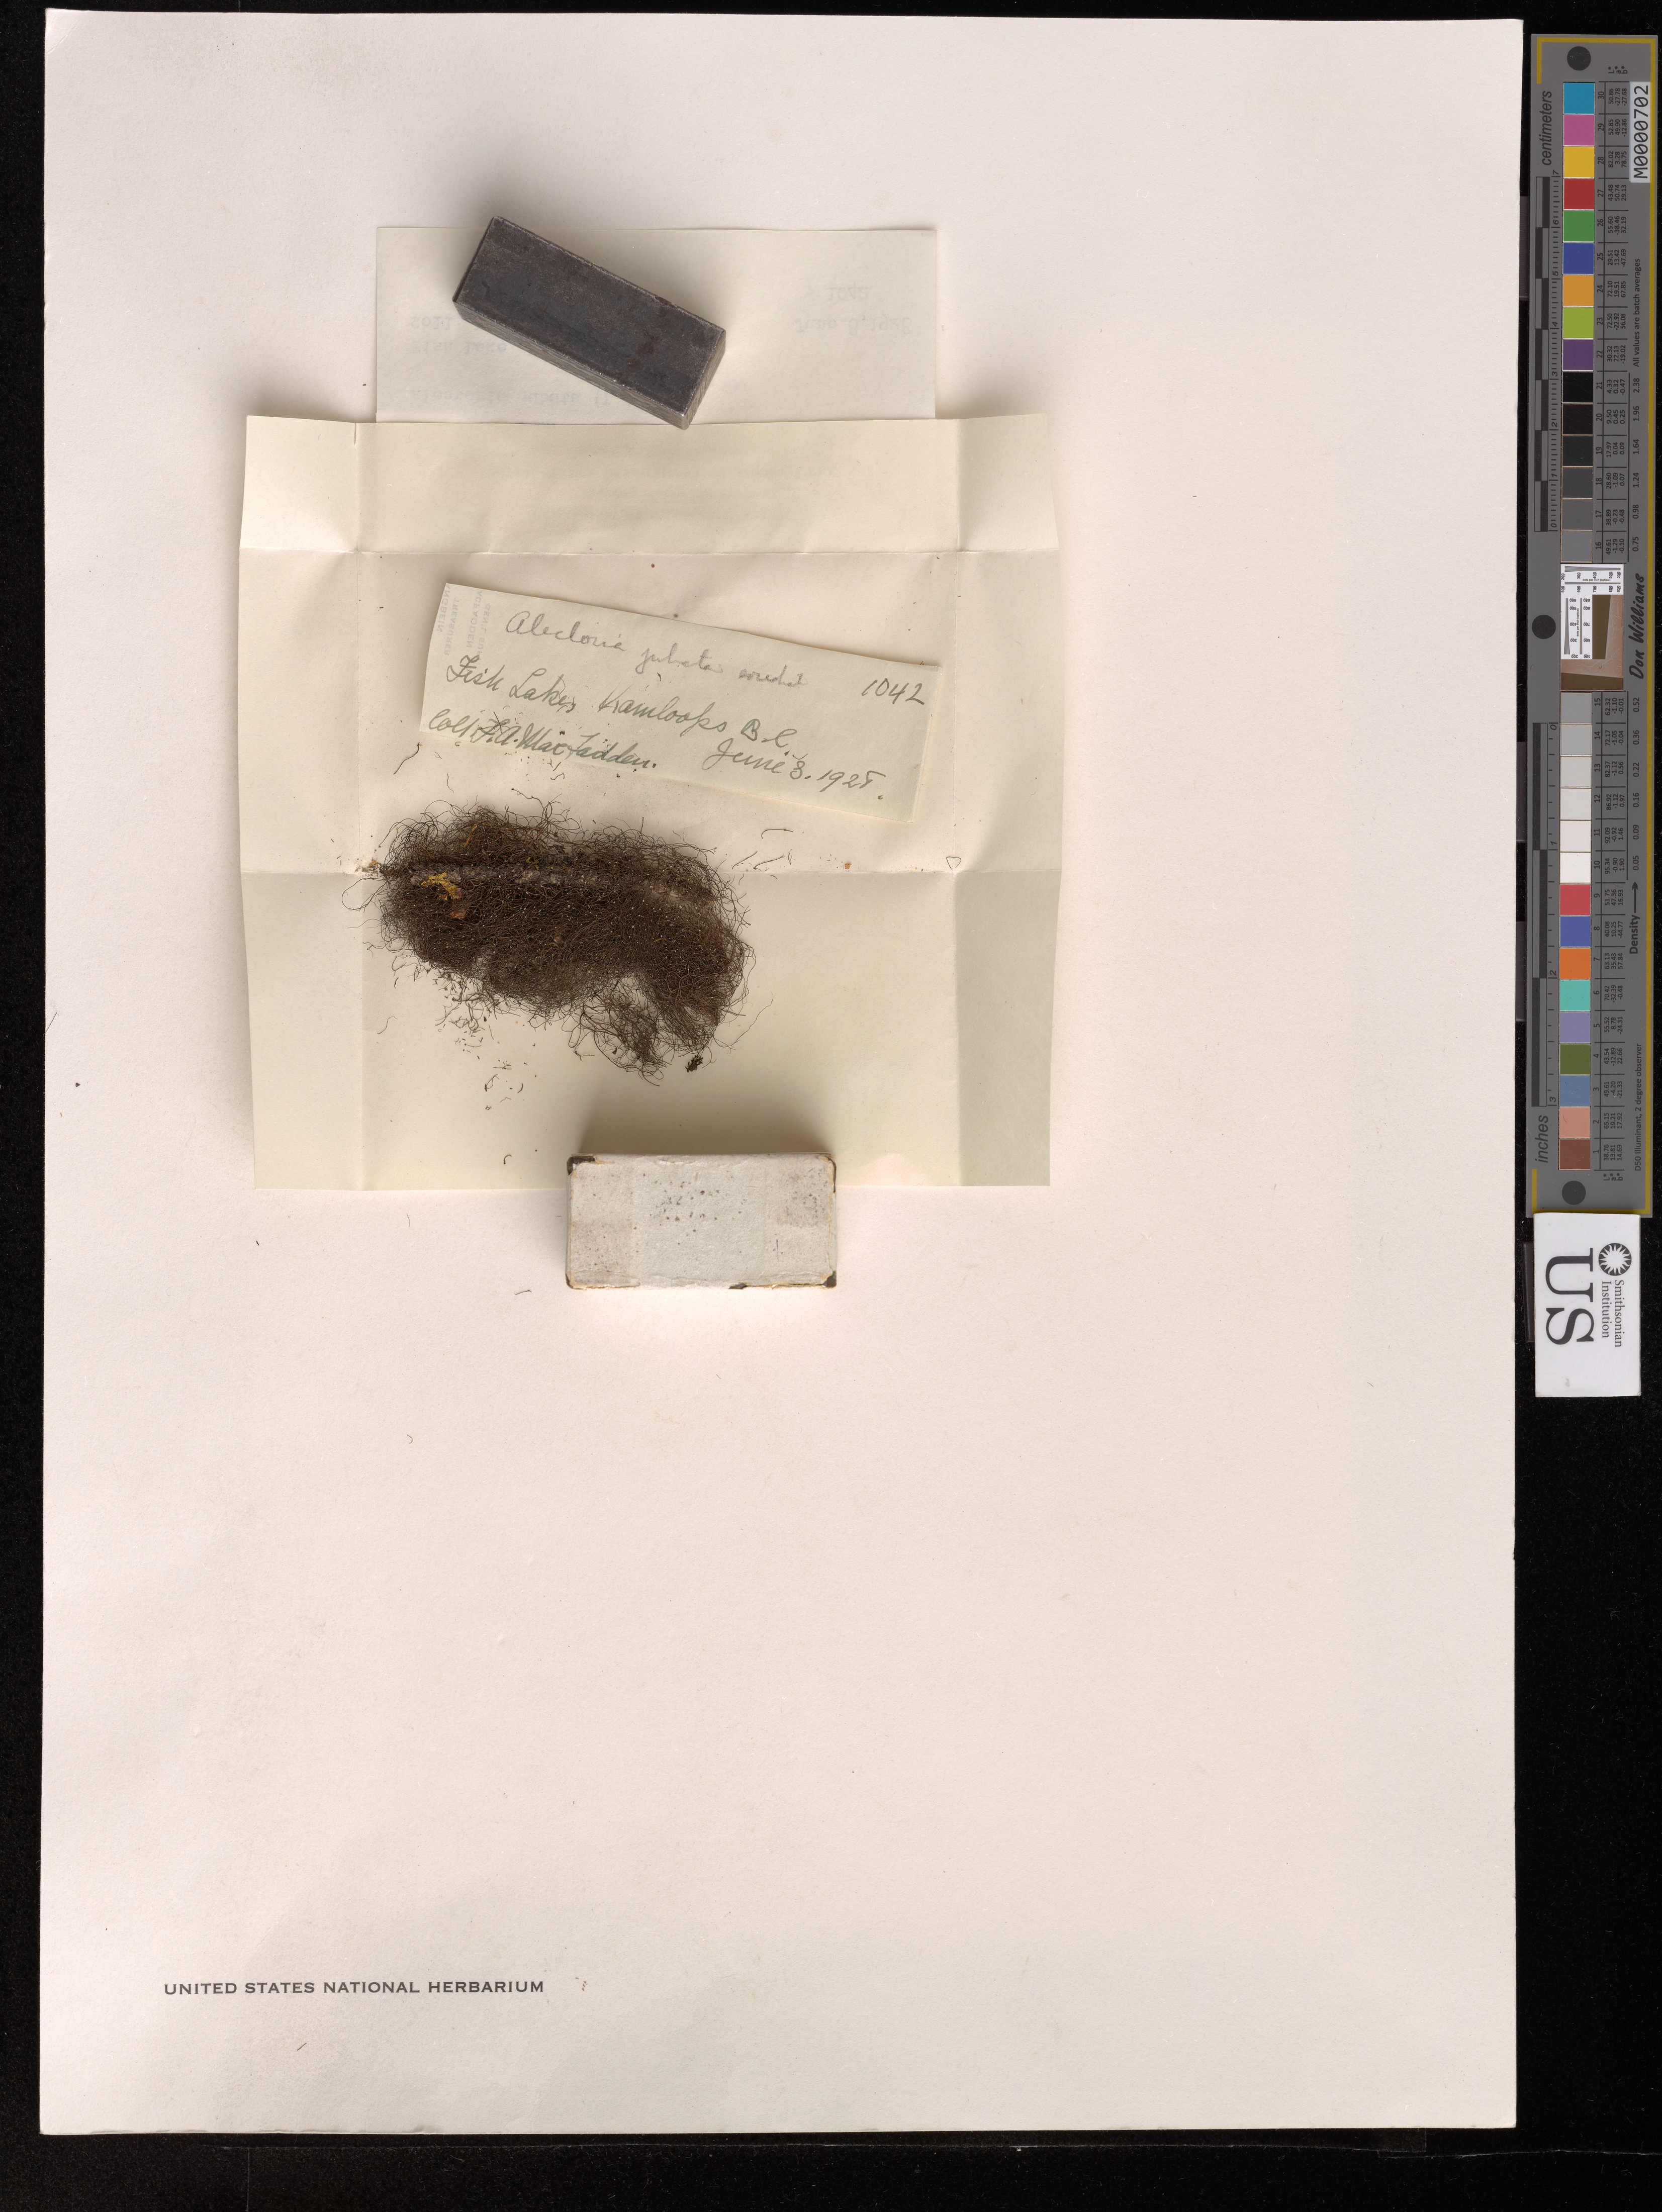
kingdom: Fungi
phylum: Ascomycota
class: Lecanoromycetes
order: Lecanorales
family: Parmeliaceae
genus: Alectoria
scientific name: Alectoria glabra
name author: Motyka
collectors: F. MacFadden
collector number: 1042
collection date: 1928-06-08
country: Canada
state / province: British Columbia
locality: Fish Lake, Kamloops Dist., B.C.